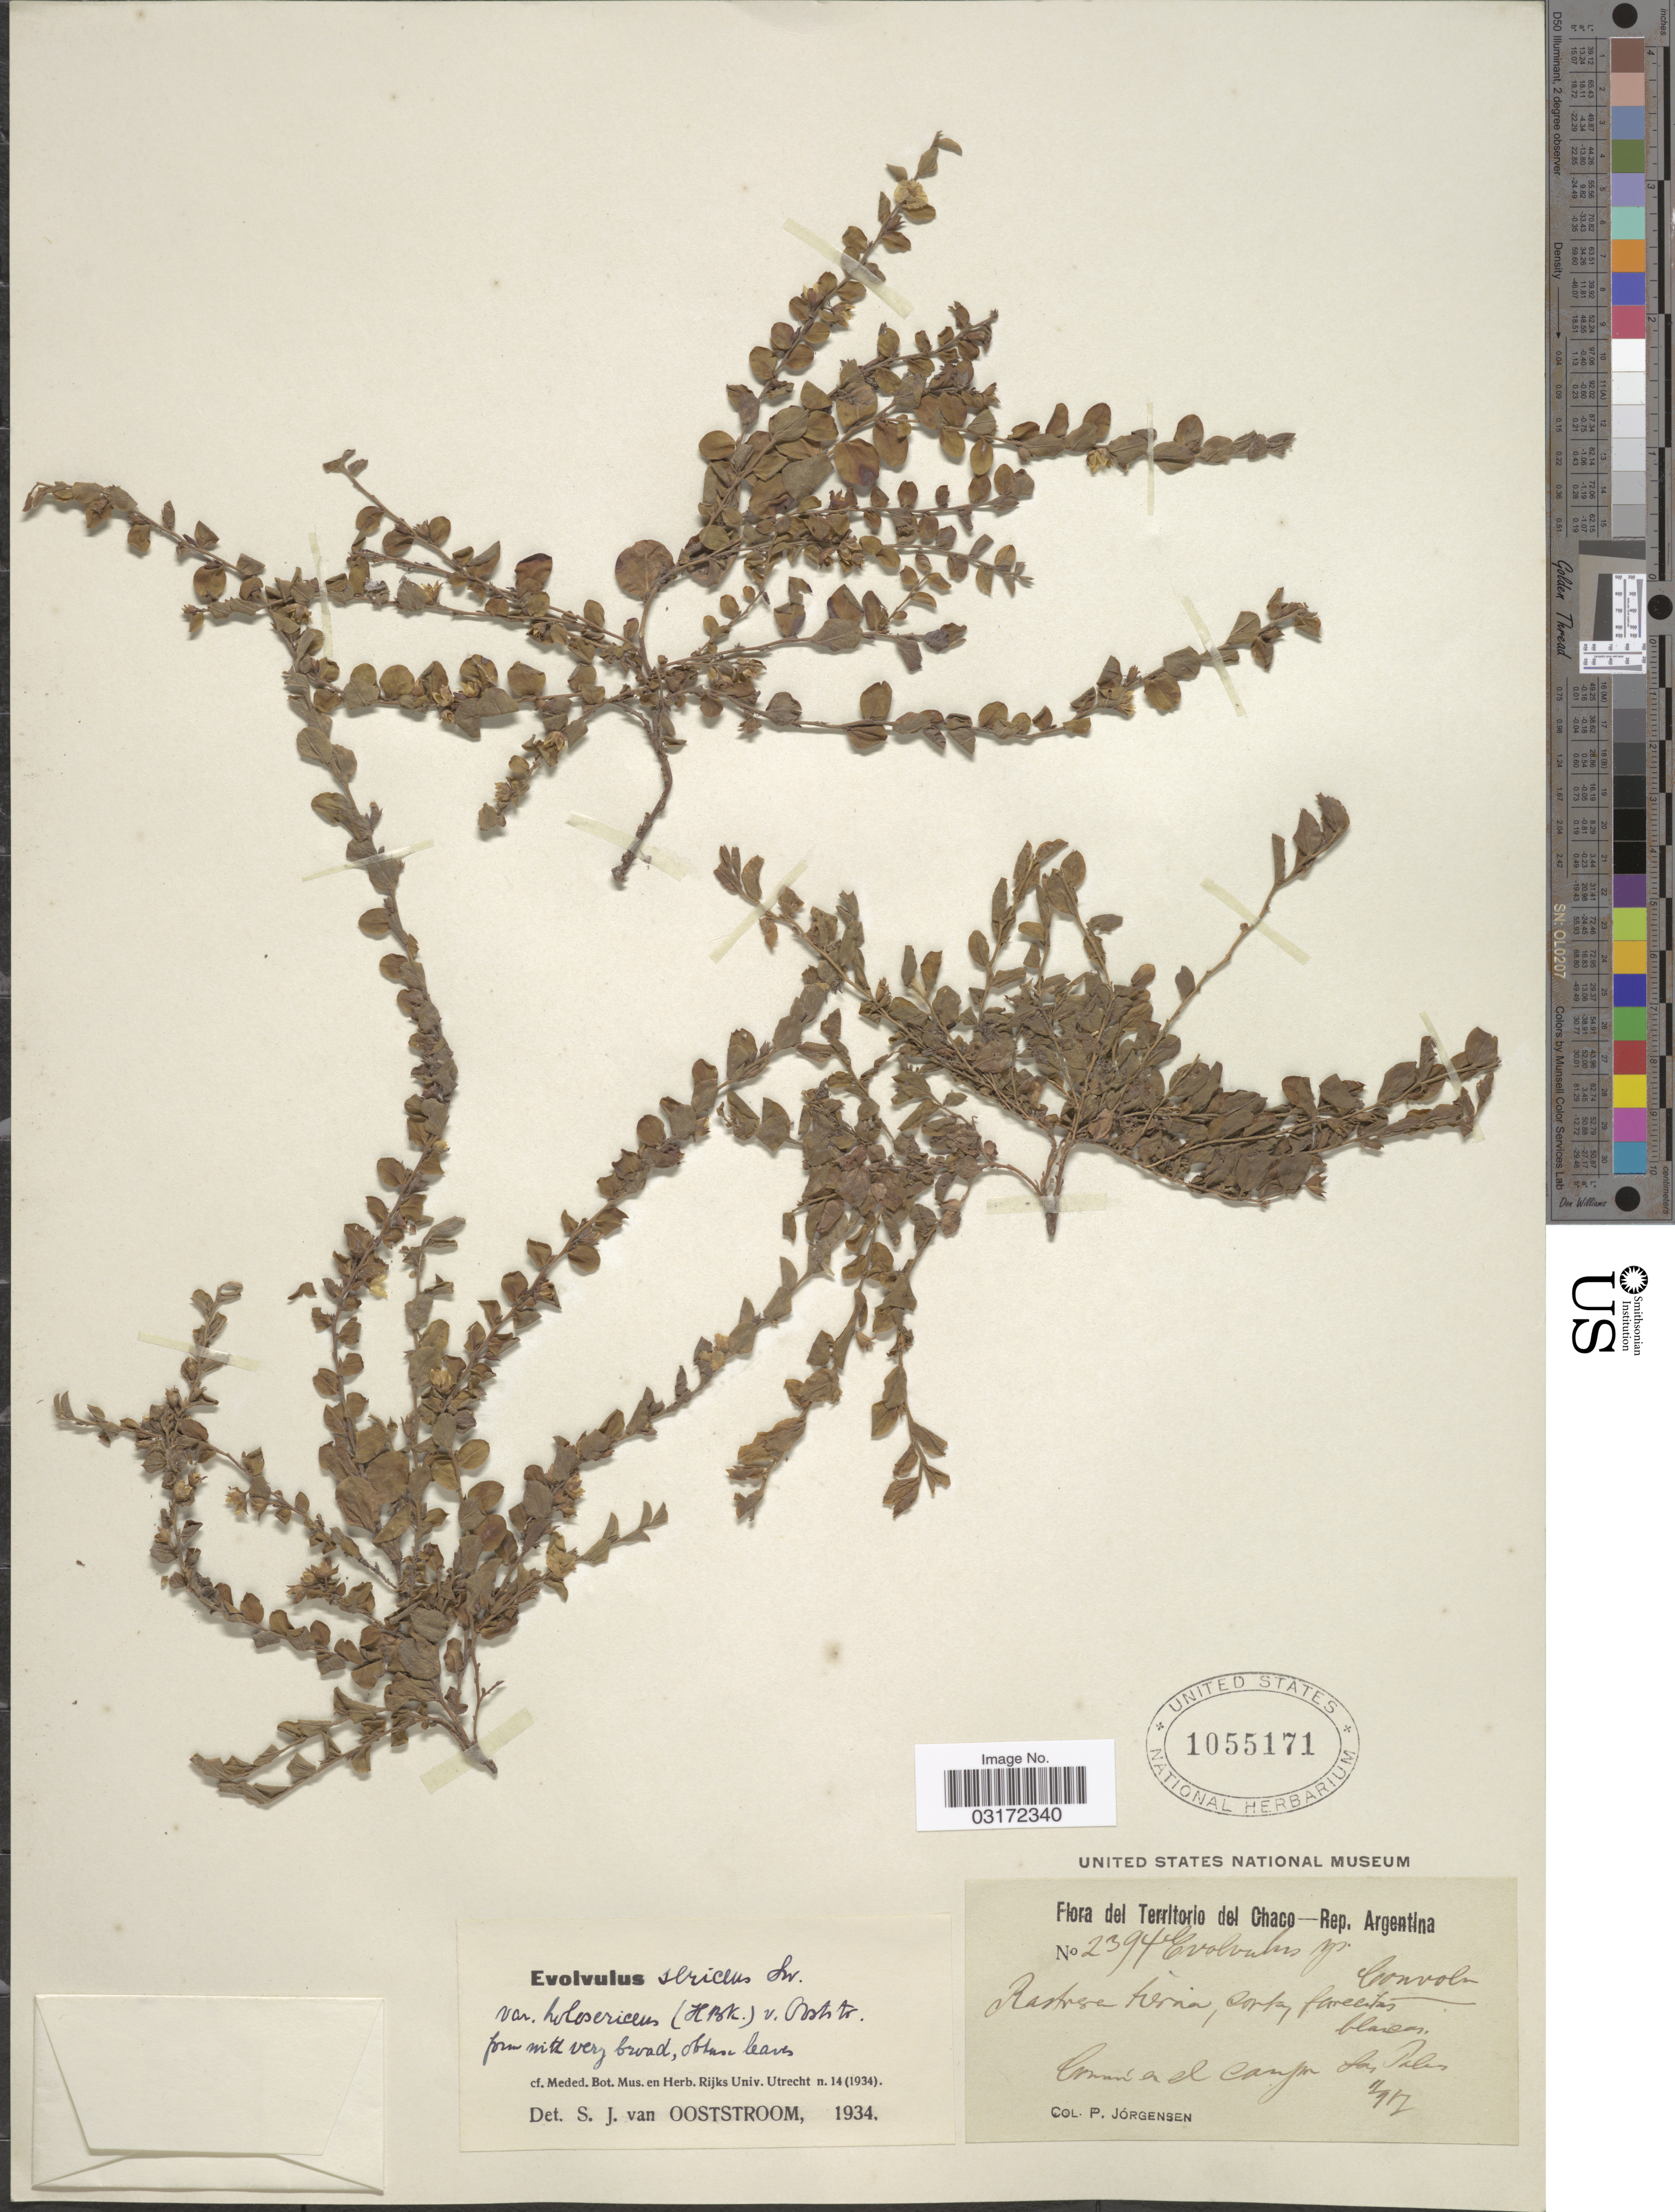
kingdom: Plantae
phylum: Tracheophyta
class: Magnoliopsida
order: Solanales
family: Convolvulaceae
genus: Evolvulus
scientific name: Evolvulus sericeus var. holosericeus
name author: (Kunth) Ooststr.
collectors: P. Jörgensen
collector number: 2394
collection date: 1917-11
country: Argentina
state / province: Chaco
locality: Campo Las Palmas.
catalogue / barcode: US 1055171